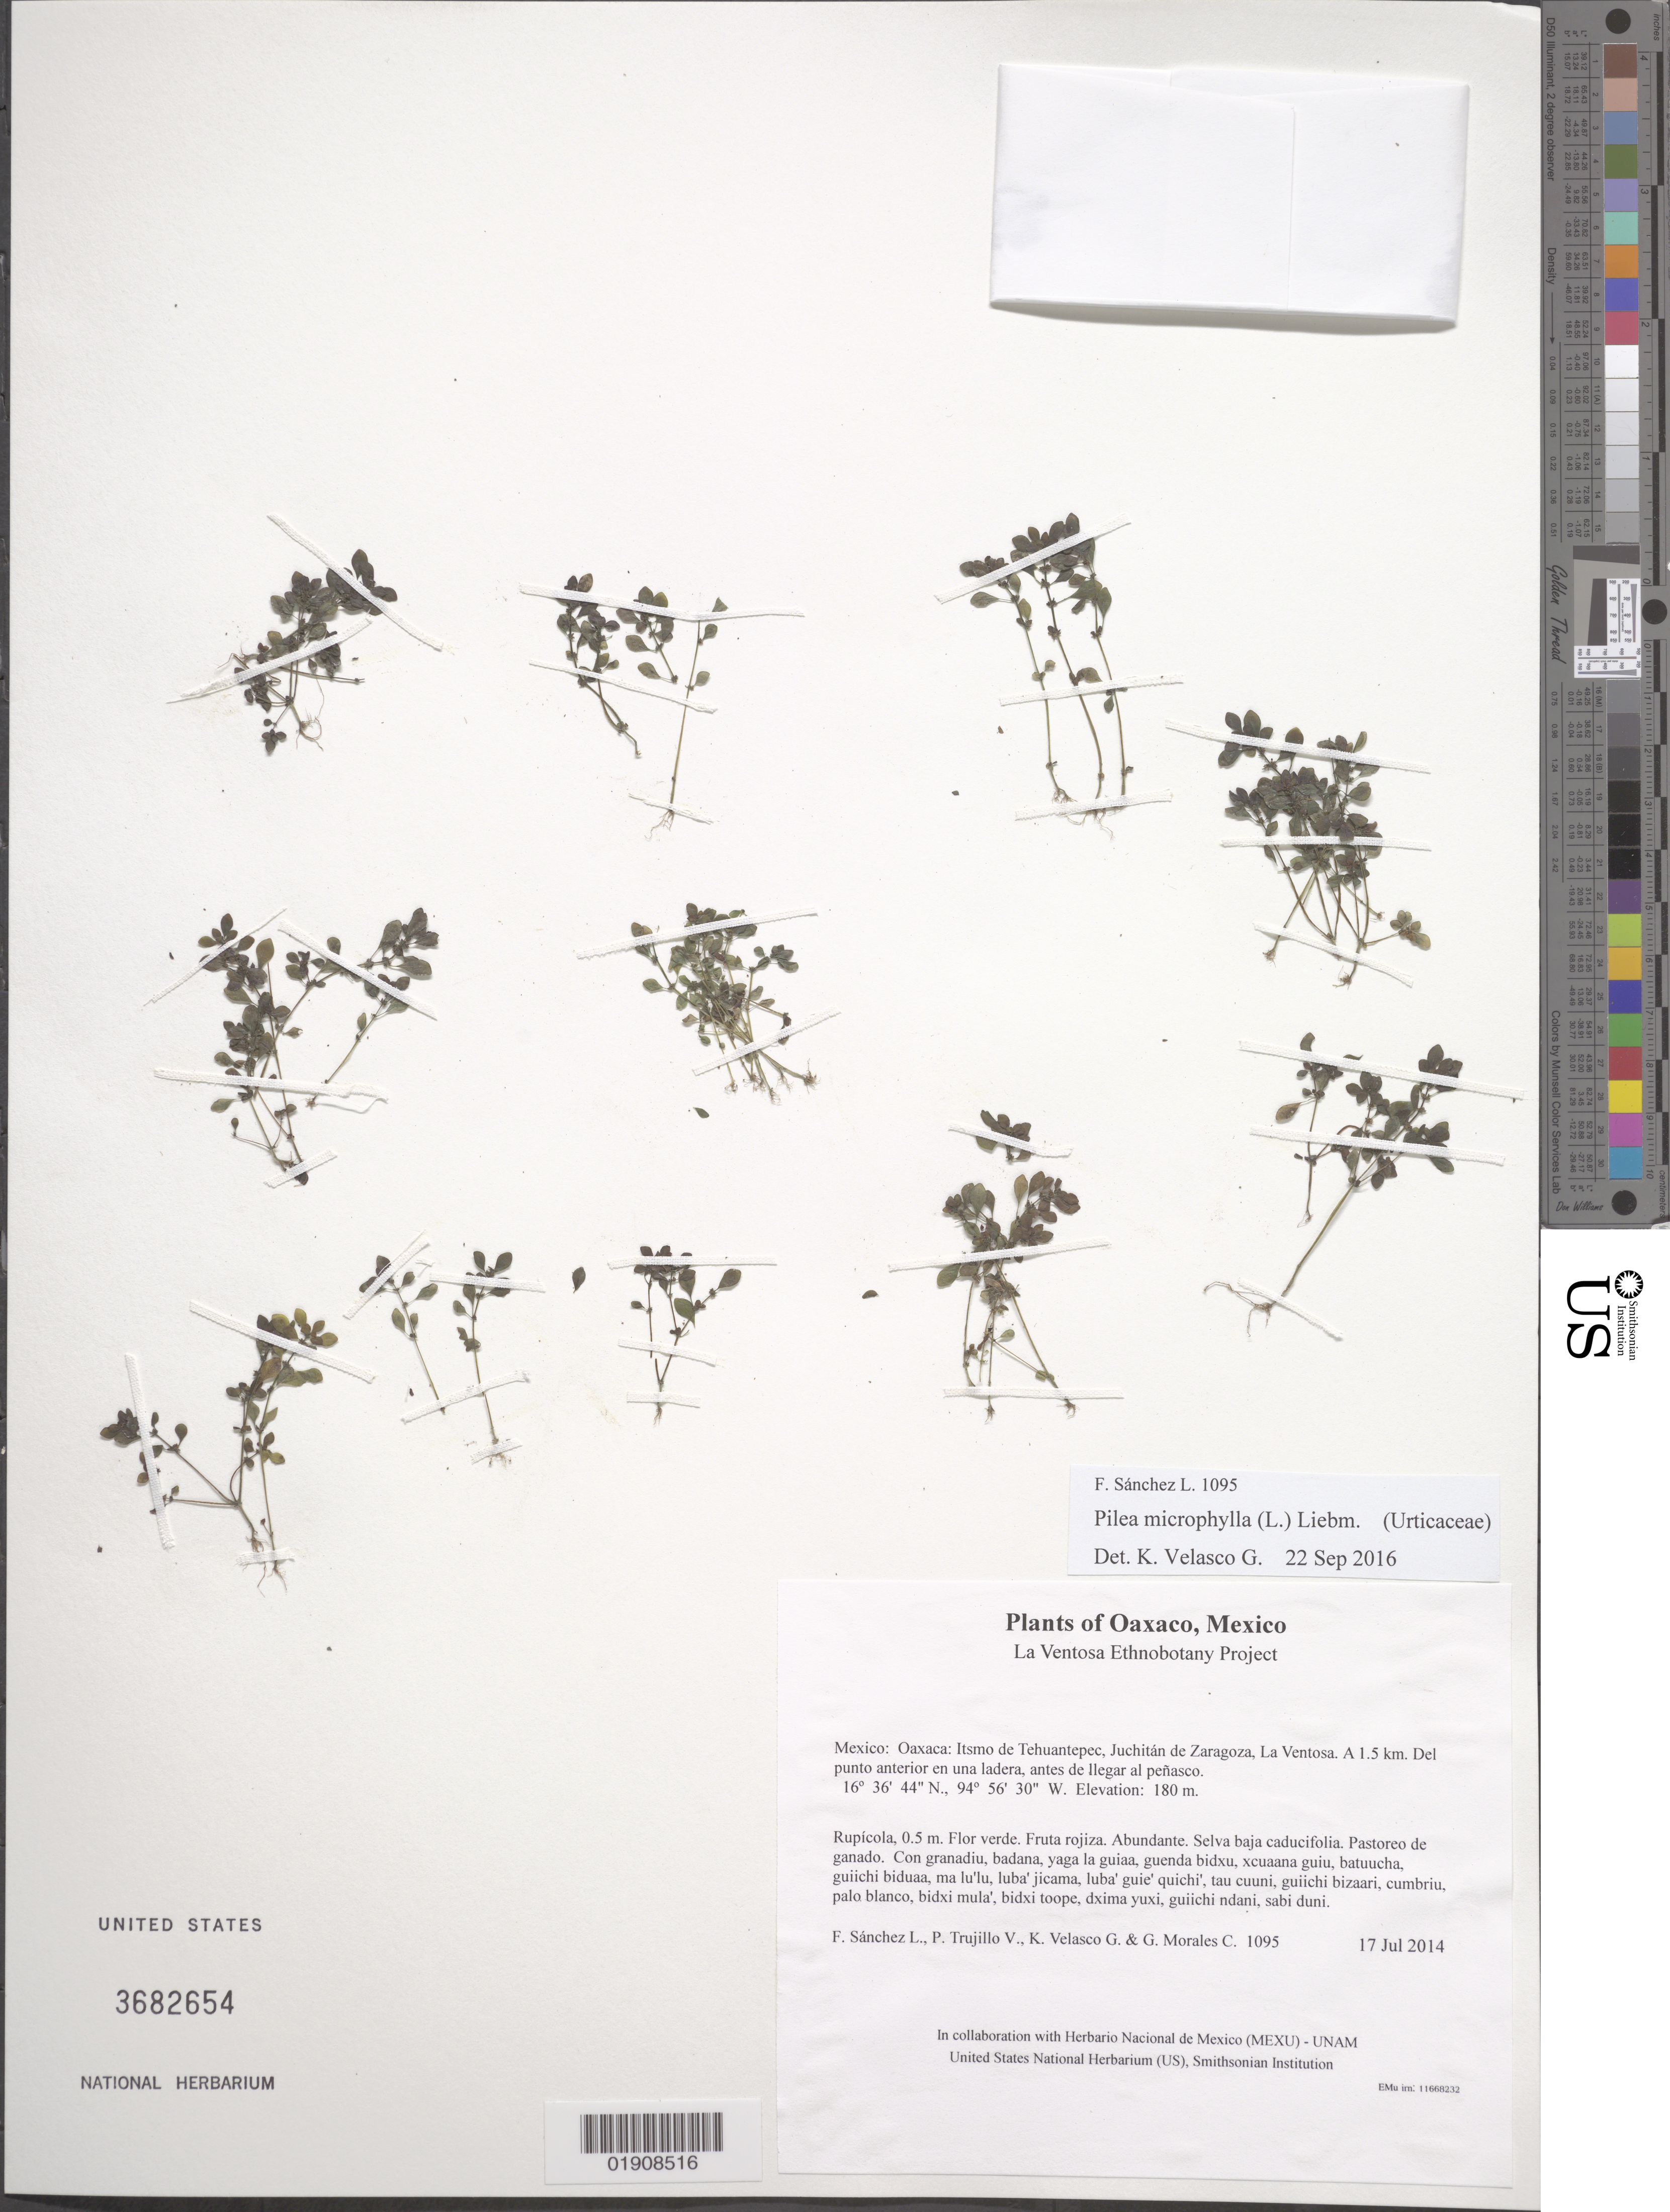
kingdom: Plantae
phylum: Tracheophyta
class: Magnoliopsida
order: Rosales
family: Urticaceae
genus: Pilea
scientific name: Pilea microphylla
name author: (L.) Liebm.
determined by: Velasco G., Kenia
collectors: F. Sánchez L., P. Trujillo V., K. Velasco G. & G. Morales C.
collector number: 1095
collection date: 2014-07-17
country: Mexico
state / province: Oaxaca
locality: Itsmo de Tehuantepec, Juchitán de Zaragoza, La Ventosa. A 1.5 km. Del punto anterior en una ladera, antes de llegar al peñasco.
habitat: Selva baja caducifolia. Pastoreo de ganado.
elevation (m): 180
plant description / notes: MEXU, SERO; Guixi bandaga. 0.5 m. Guie' naga'. Cuaananaxhi naxiña' ga. Stale.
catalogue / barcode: US 3682654